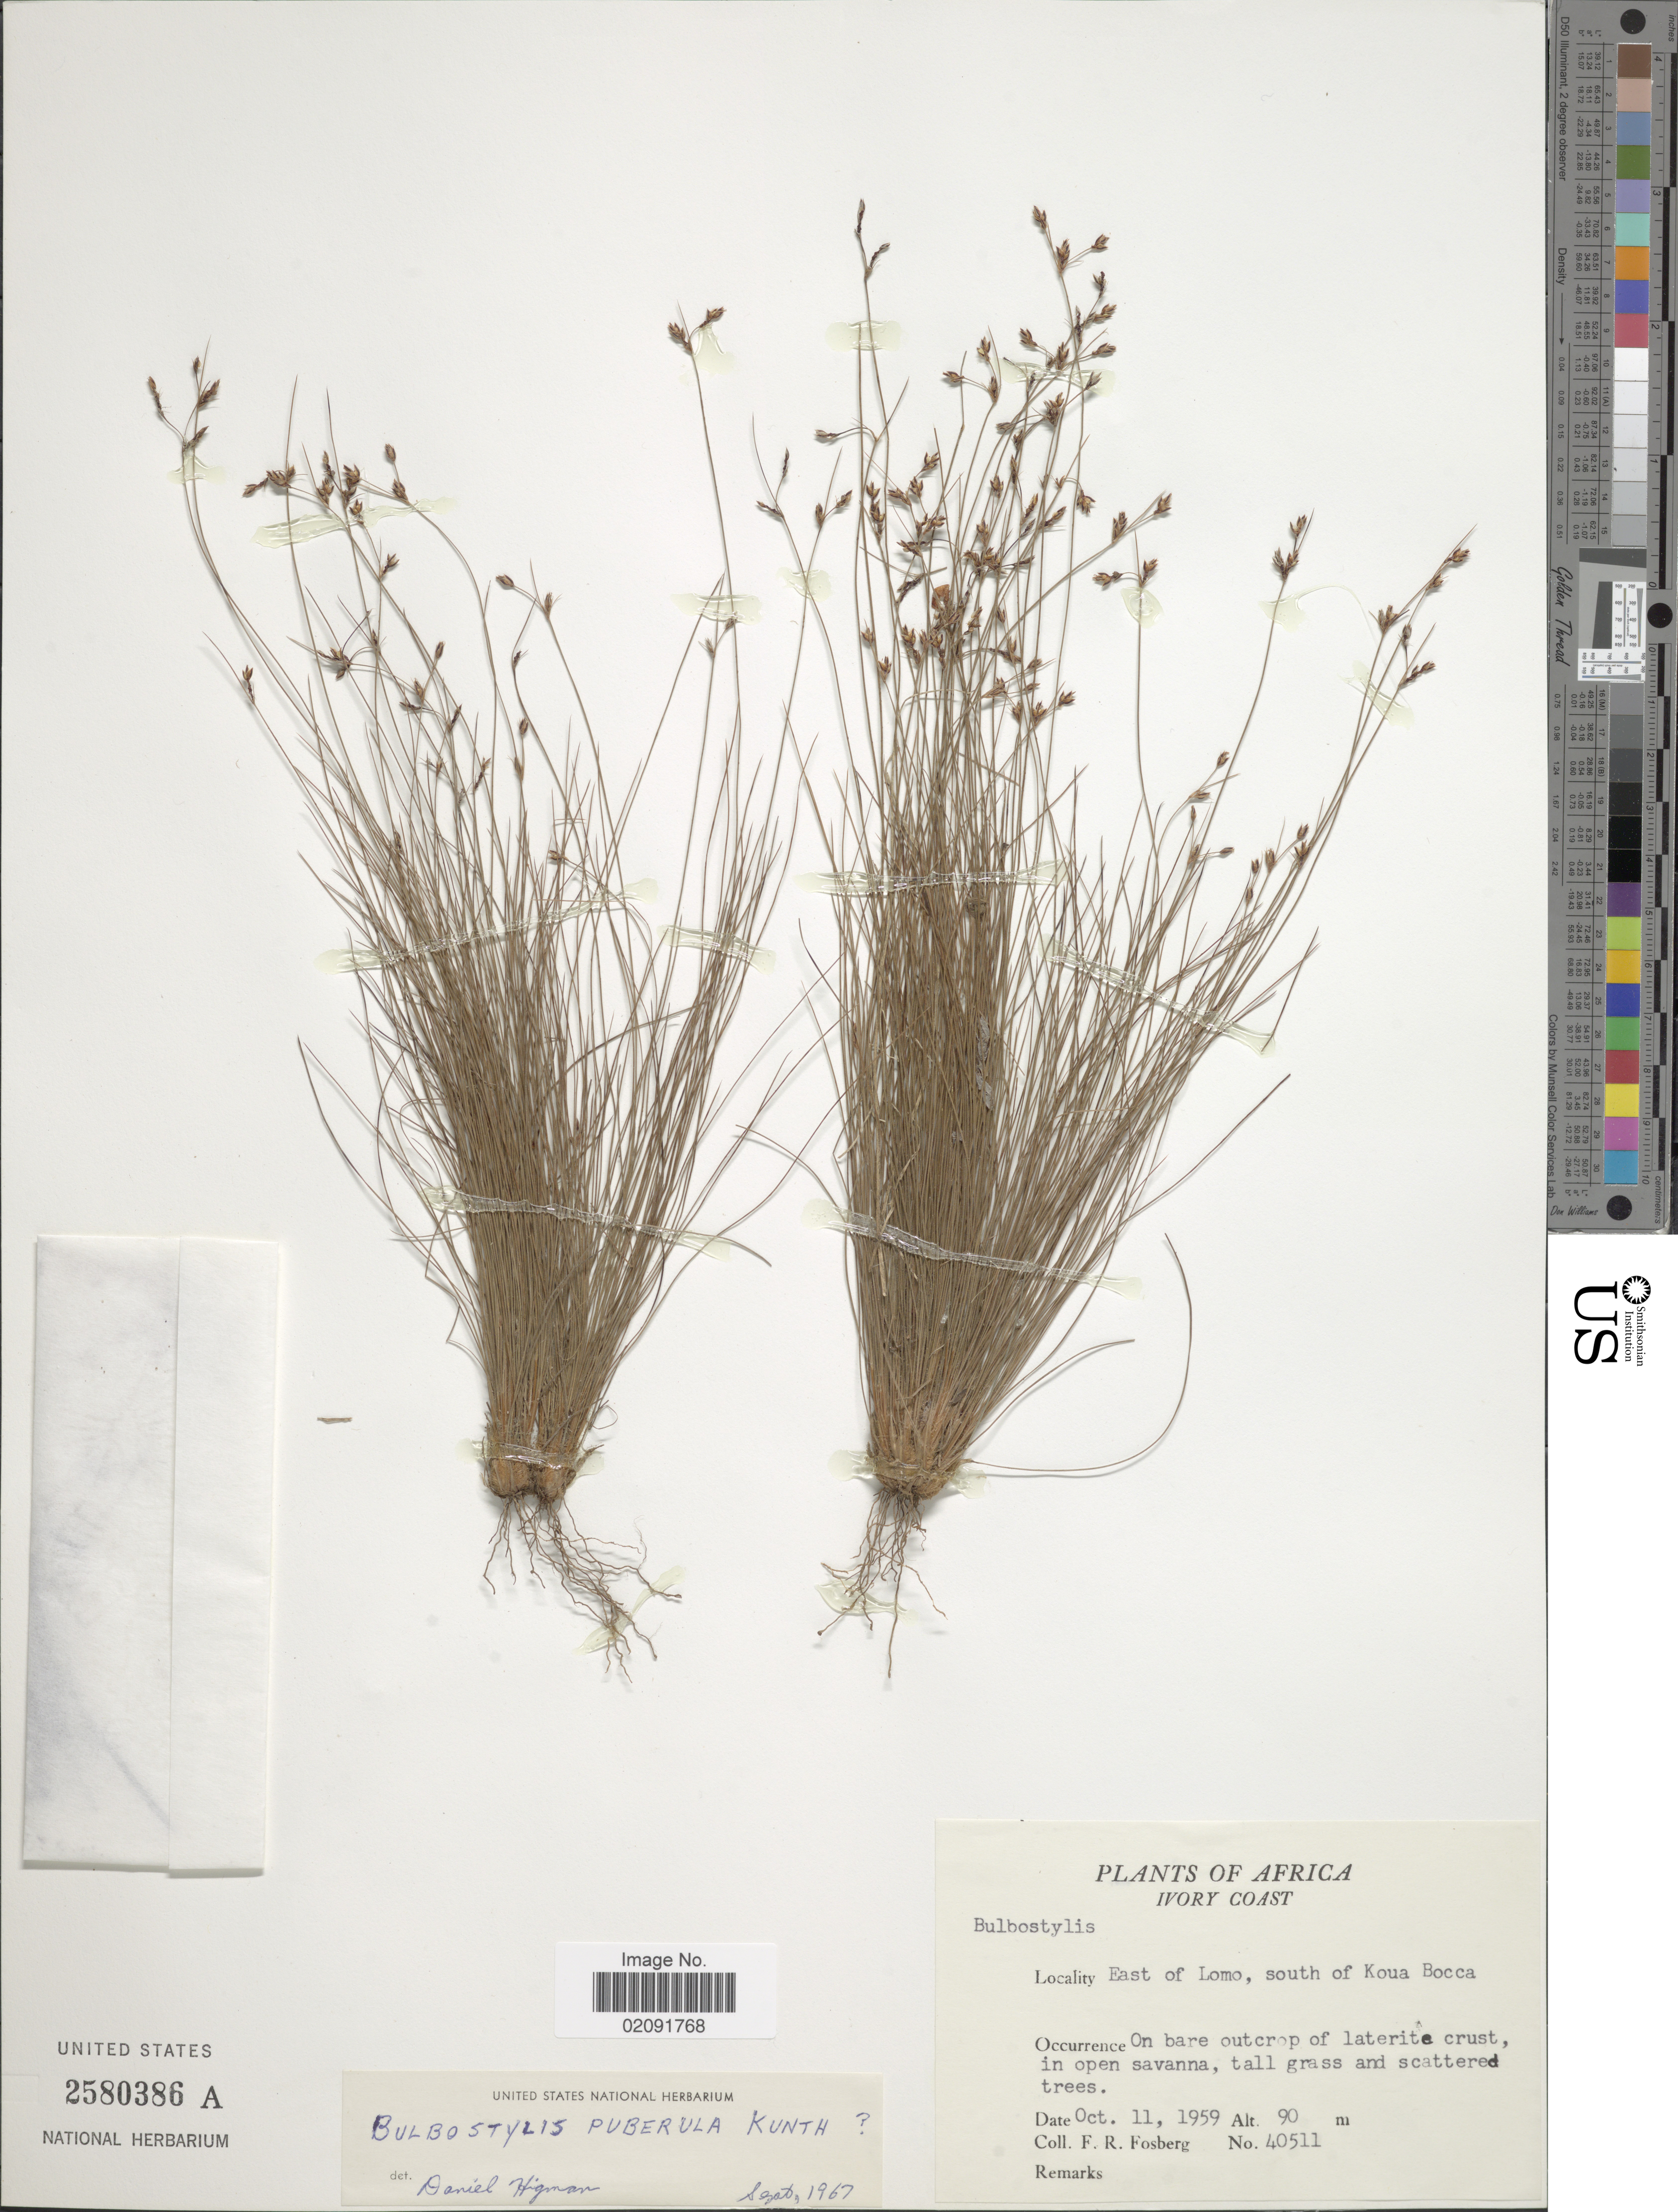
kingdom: Plantae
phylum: Tracheophyta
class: Liliopsida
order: Poales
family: Cyperaceae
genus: Bulbostylis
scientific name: Bulbostylis hispidula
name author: (Vahl) R.W. Haines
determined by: Strong, Mark T., (BOT), Smithsonian Institution - National Museum of Natural History (UNITED STATES)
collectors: F. R. Fosberg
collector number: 40511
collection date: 1959-10-11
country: Ivory Coast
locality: East of Lomo, south of Koua Bocca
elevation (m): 90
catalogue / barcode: US 2580386A